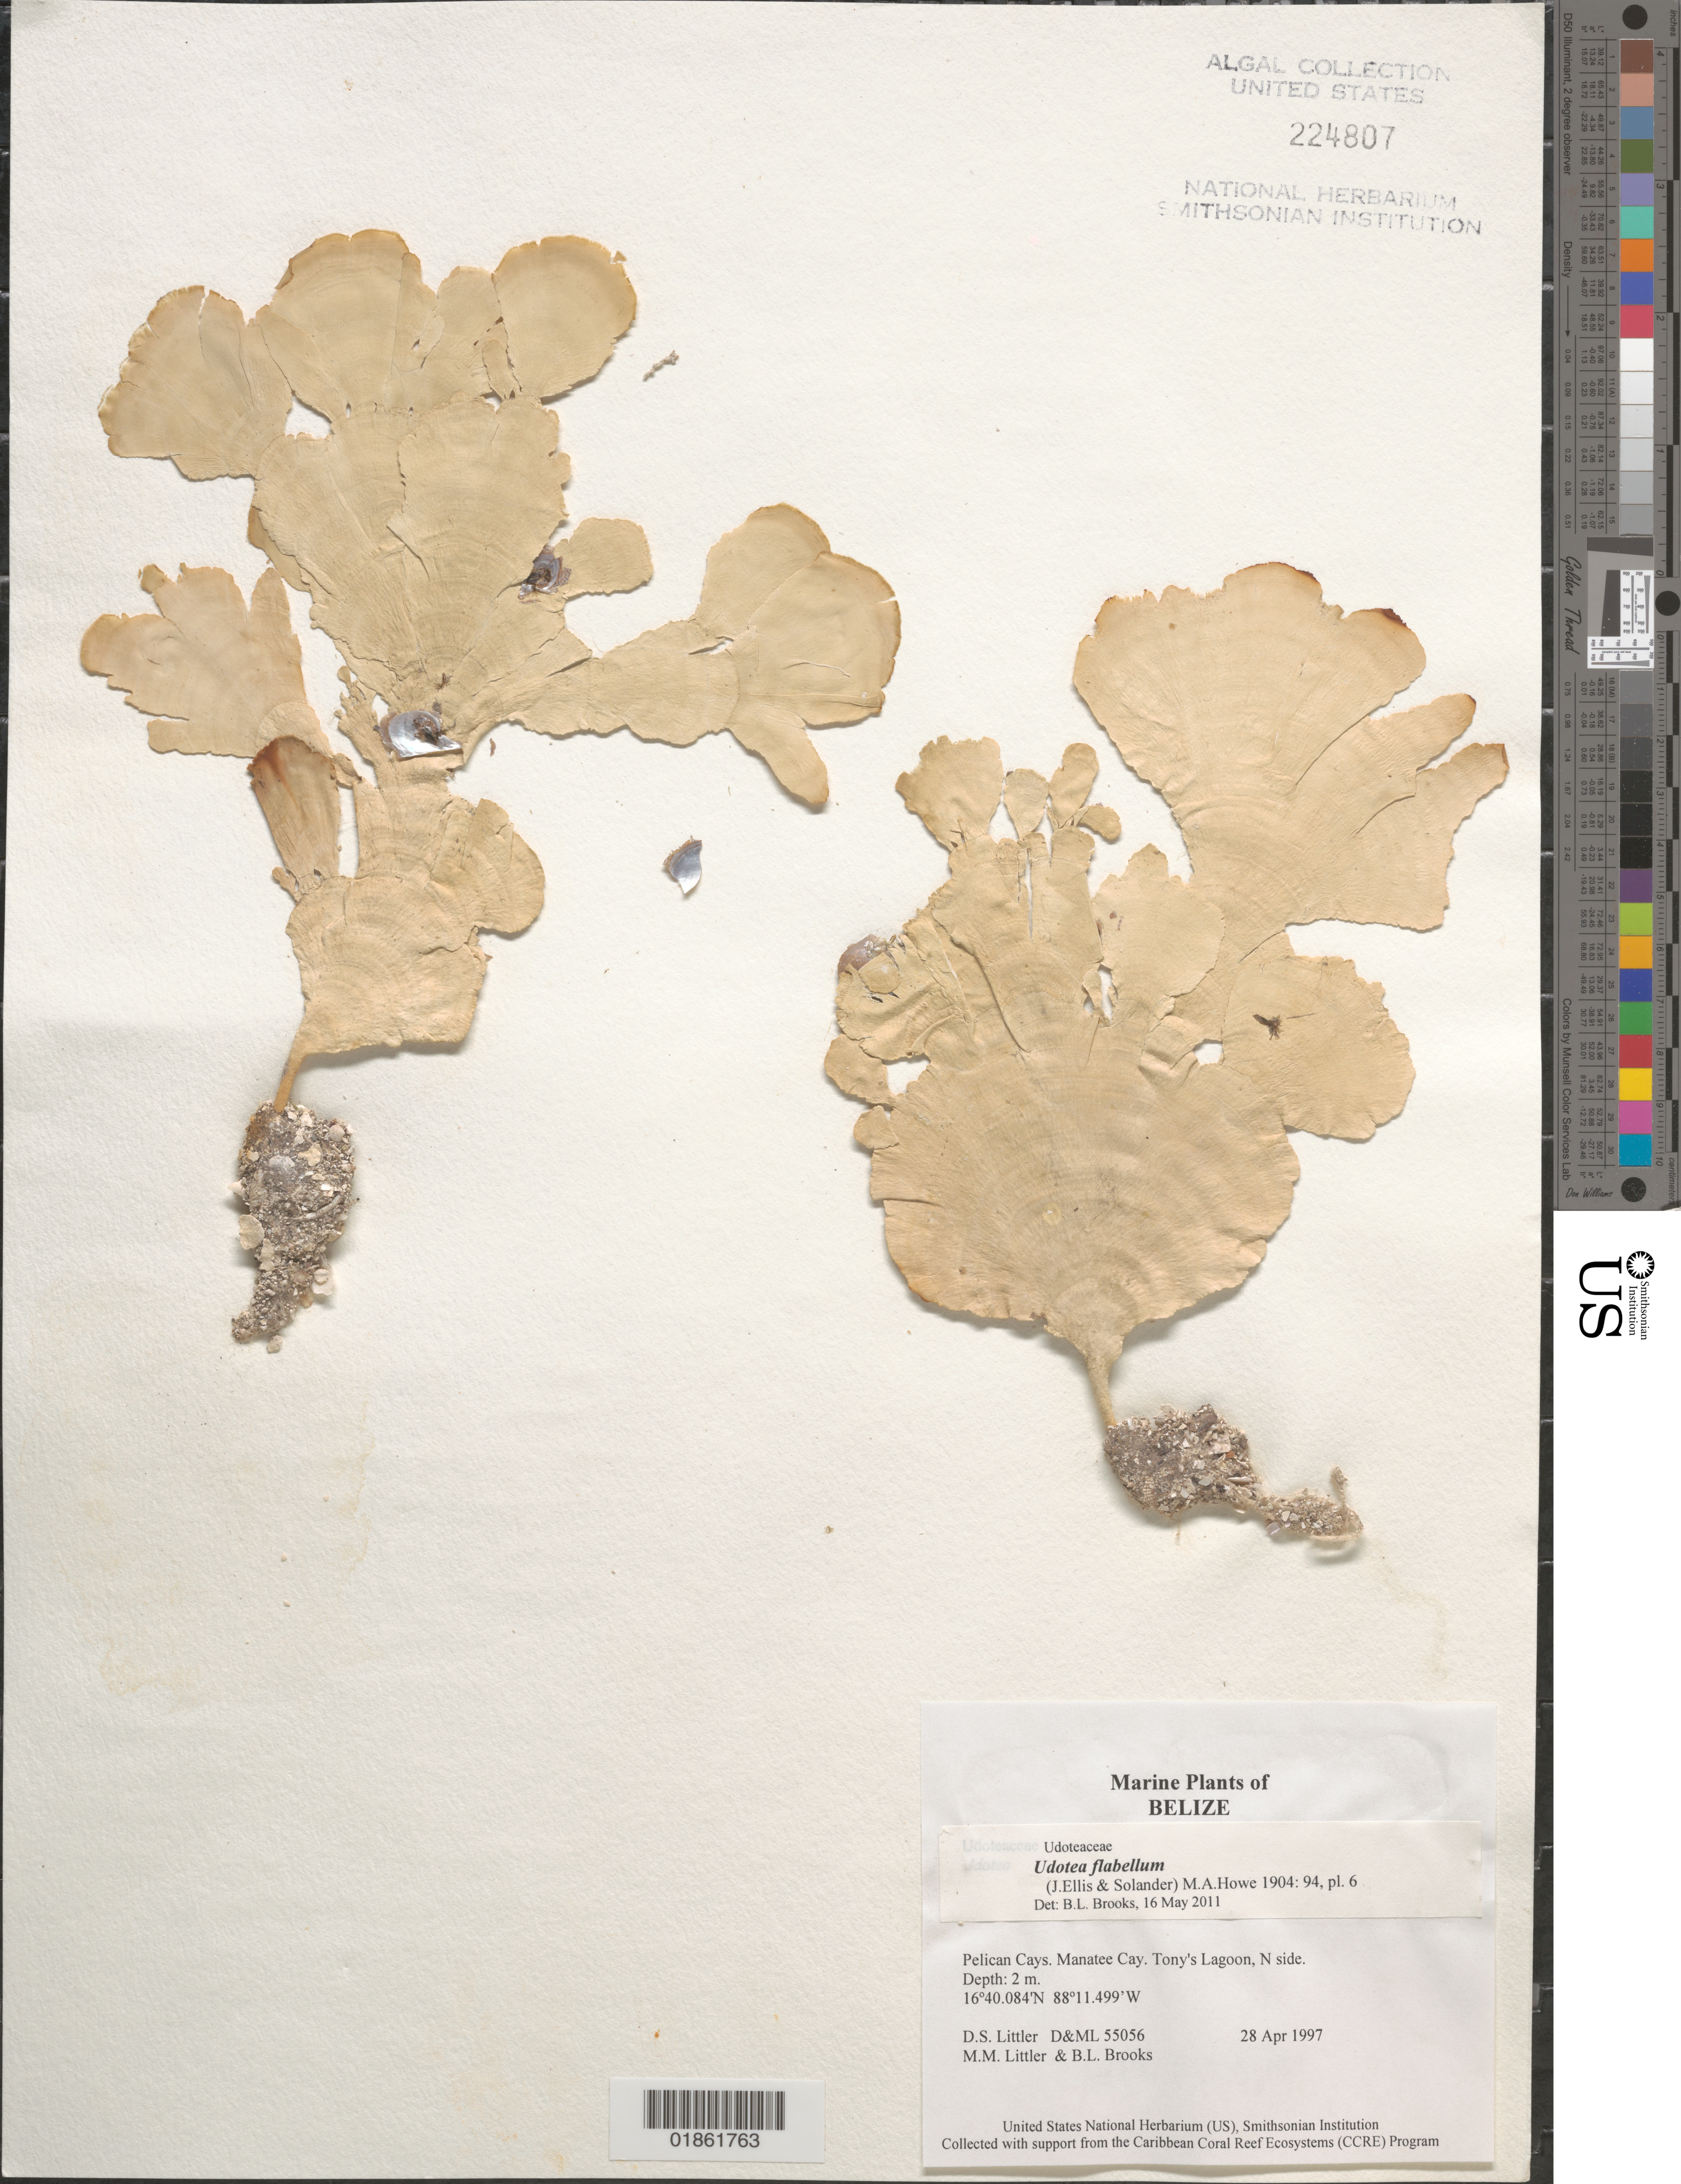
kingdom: Plantae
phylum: Chlorophyta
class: Ulvophyceae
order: Bryopsidales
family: Udoteaceae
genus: Udotea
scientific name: Udotea occidentalis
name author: A. Gepp & E. Gepp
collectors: D. S. Littler & M. M. Littler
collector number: D&ML 55056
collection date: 1997-04-28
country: Belize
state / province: Stann Creek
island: Manatee Cay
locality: Pelican Cays. Manatee Cay. Tony's Pond. N side.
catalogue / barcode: US 224807